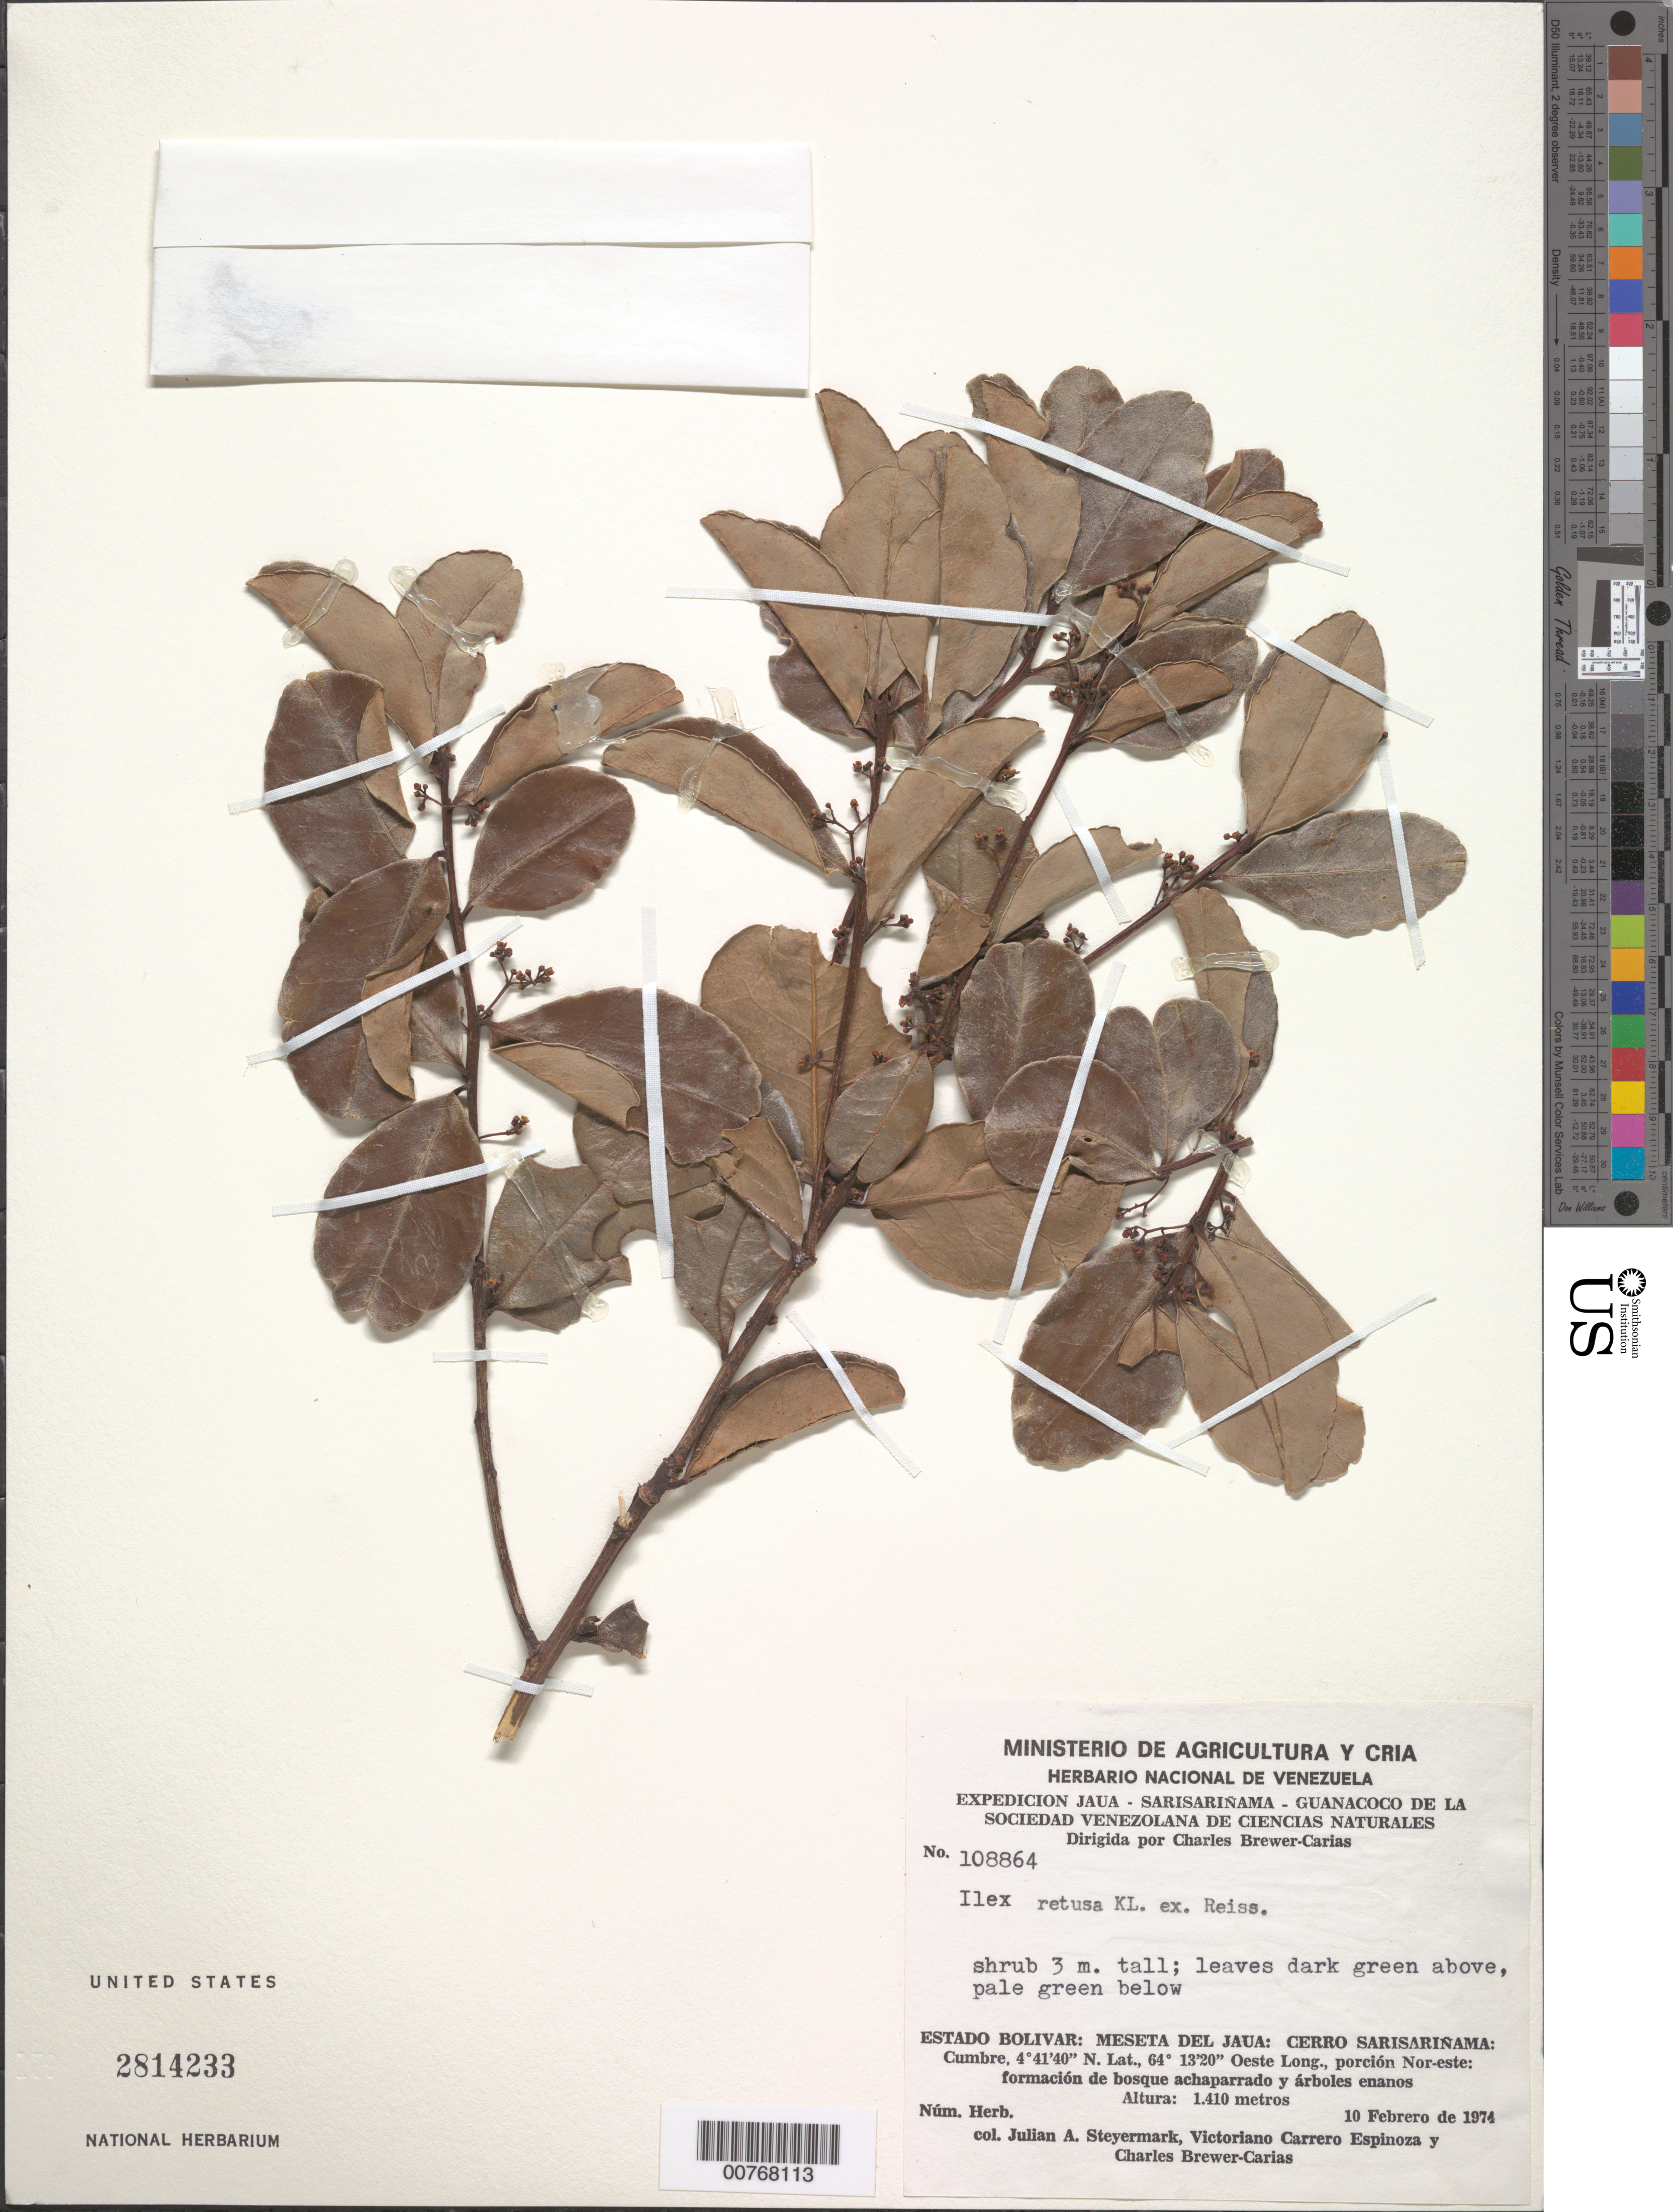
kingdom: Plantae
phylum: Tracheophyta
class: Magnoliopsida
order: Aquifoliales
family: Aquifoliaceae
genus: Ilex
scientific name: Ilex retusa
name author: Klotzsch ex Reissek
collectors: J. Steyermark, V. Carreño E. & C. Brewer-Carias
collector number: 108864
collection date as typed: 10-Feb-74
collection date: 1974-02-10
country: Venezuela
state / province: Bolívar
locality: Meseta del Jaua: Cerro Sarisariñama: northeastern portion of summit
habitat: Stunted forest of dwarf trees (formaceion de bosque achaparrado y arboles enanos)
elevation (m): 1410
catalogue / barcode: US 2814233